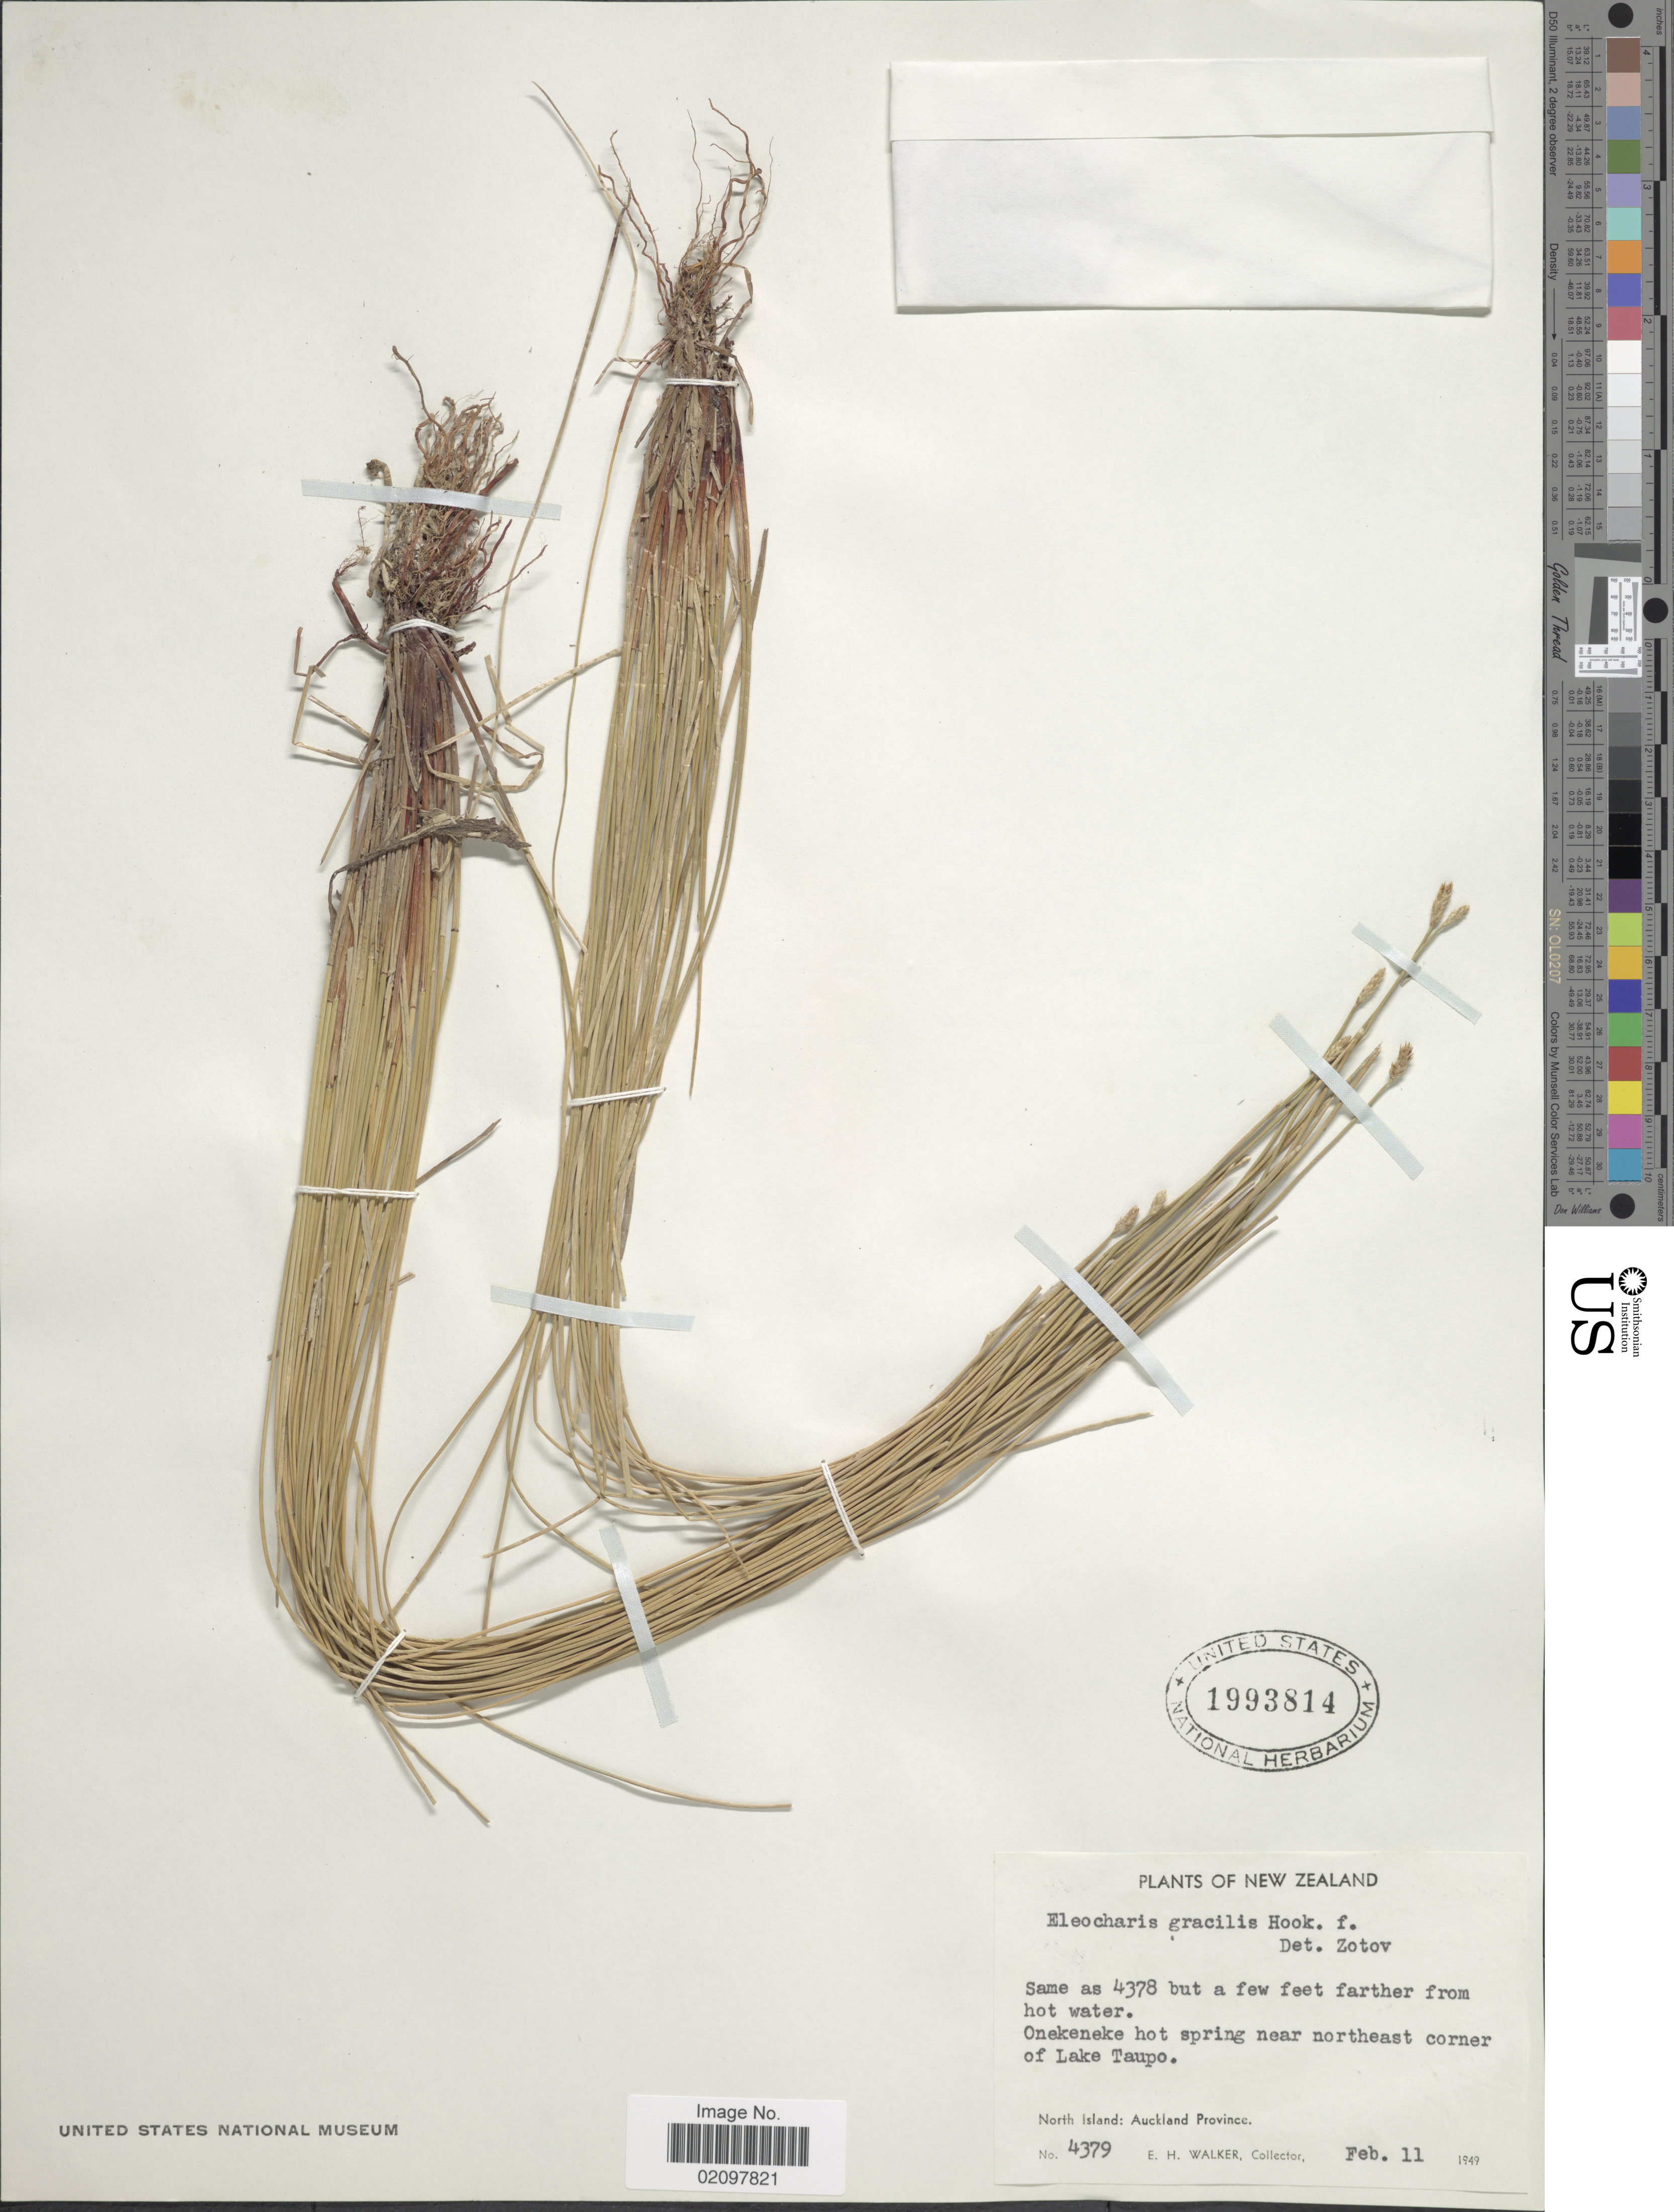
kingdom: Plantae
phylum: Tracheophyta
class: Liliopsida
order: Poales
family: Cyperaceae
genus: Eleocharis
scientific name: Eleocharis gracilis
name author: R. Br.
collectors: E. H. Walker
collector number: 4379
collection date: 1949-02-11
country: New Zealand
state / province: Auckland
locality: Onekeneke hot spring northeast corner of Lake Taupo. North Island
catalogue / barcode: US 1993814